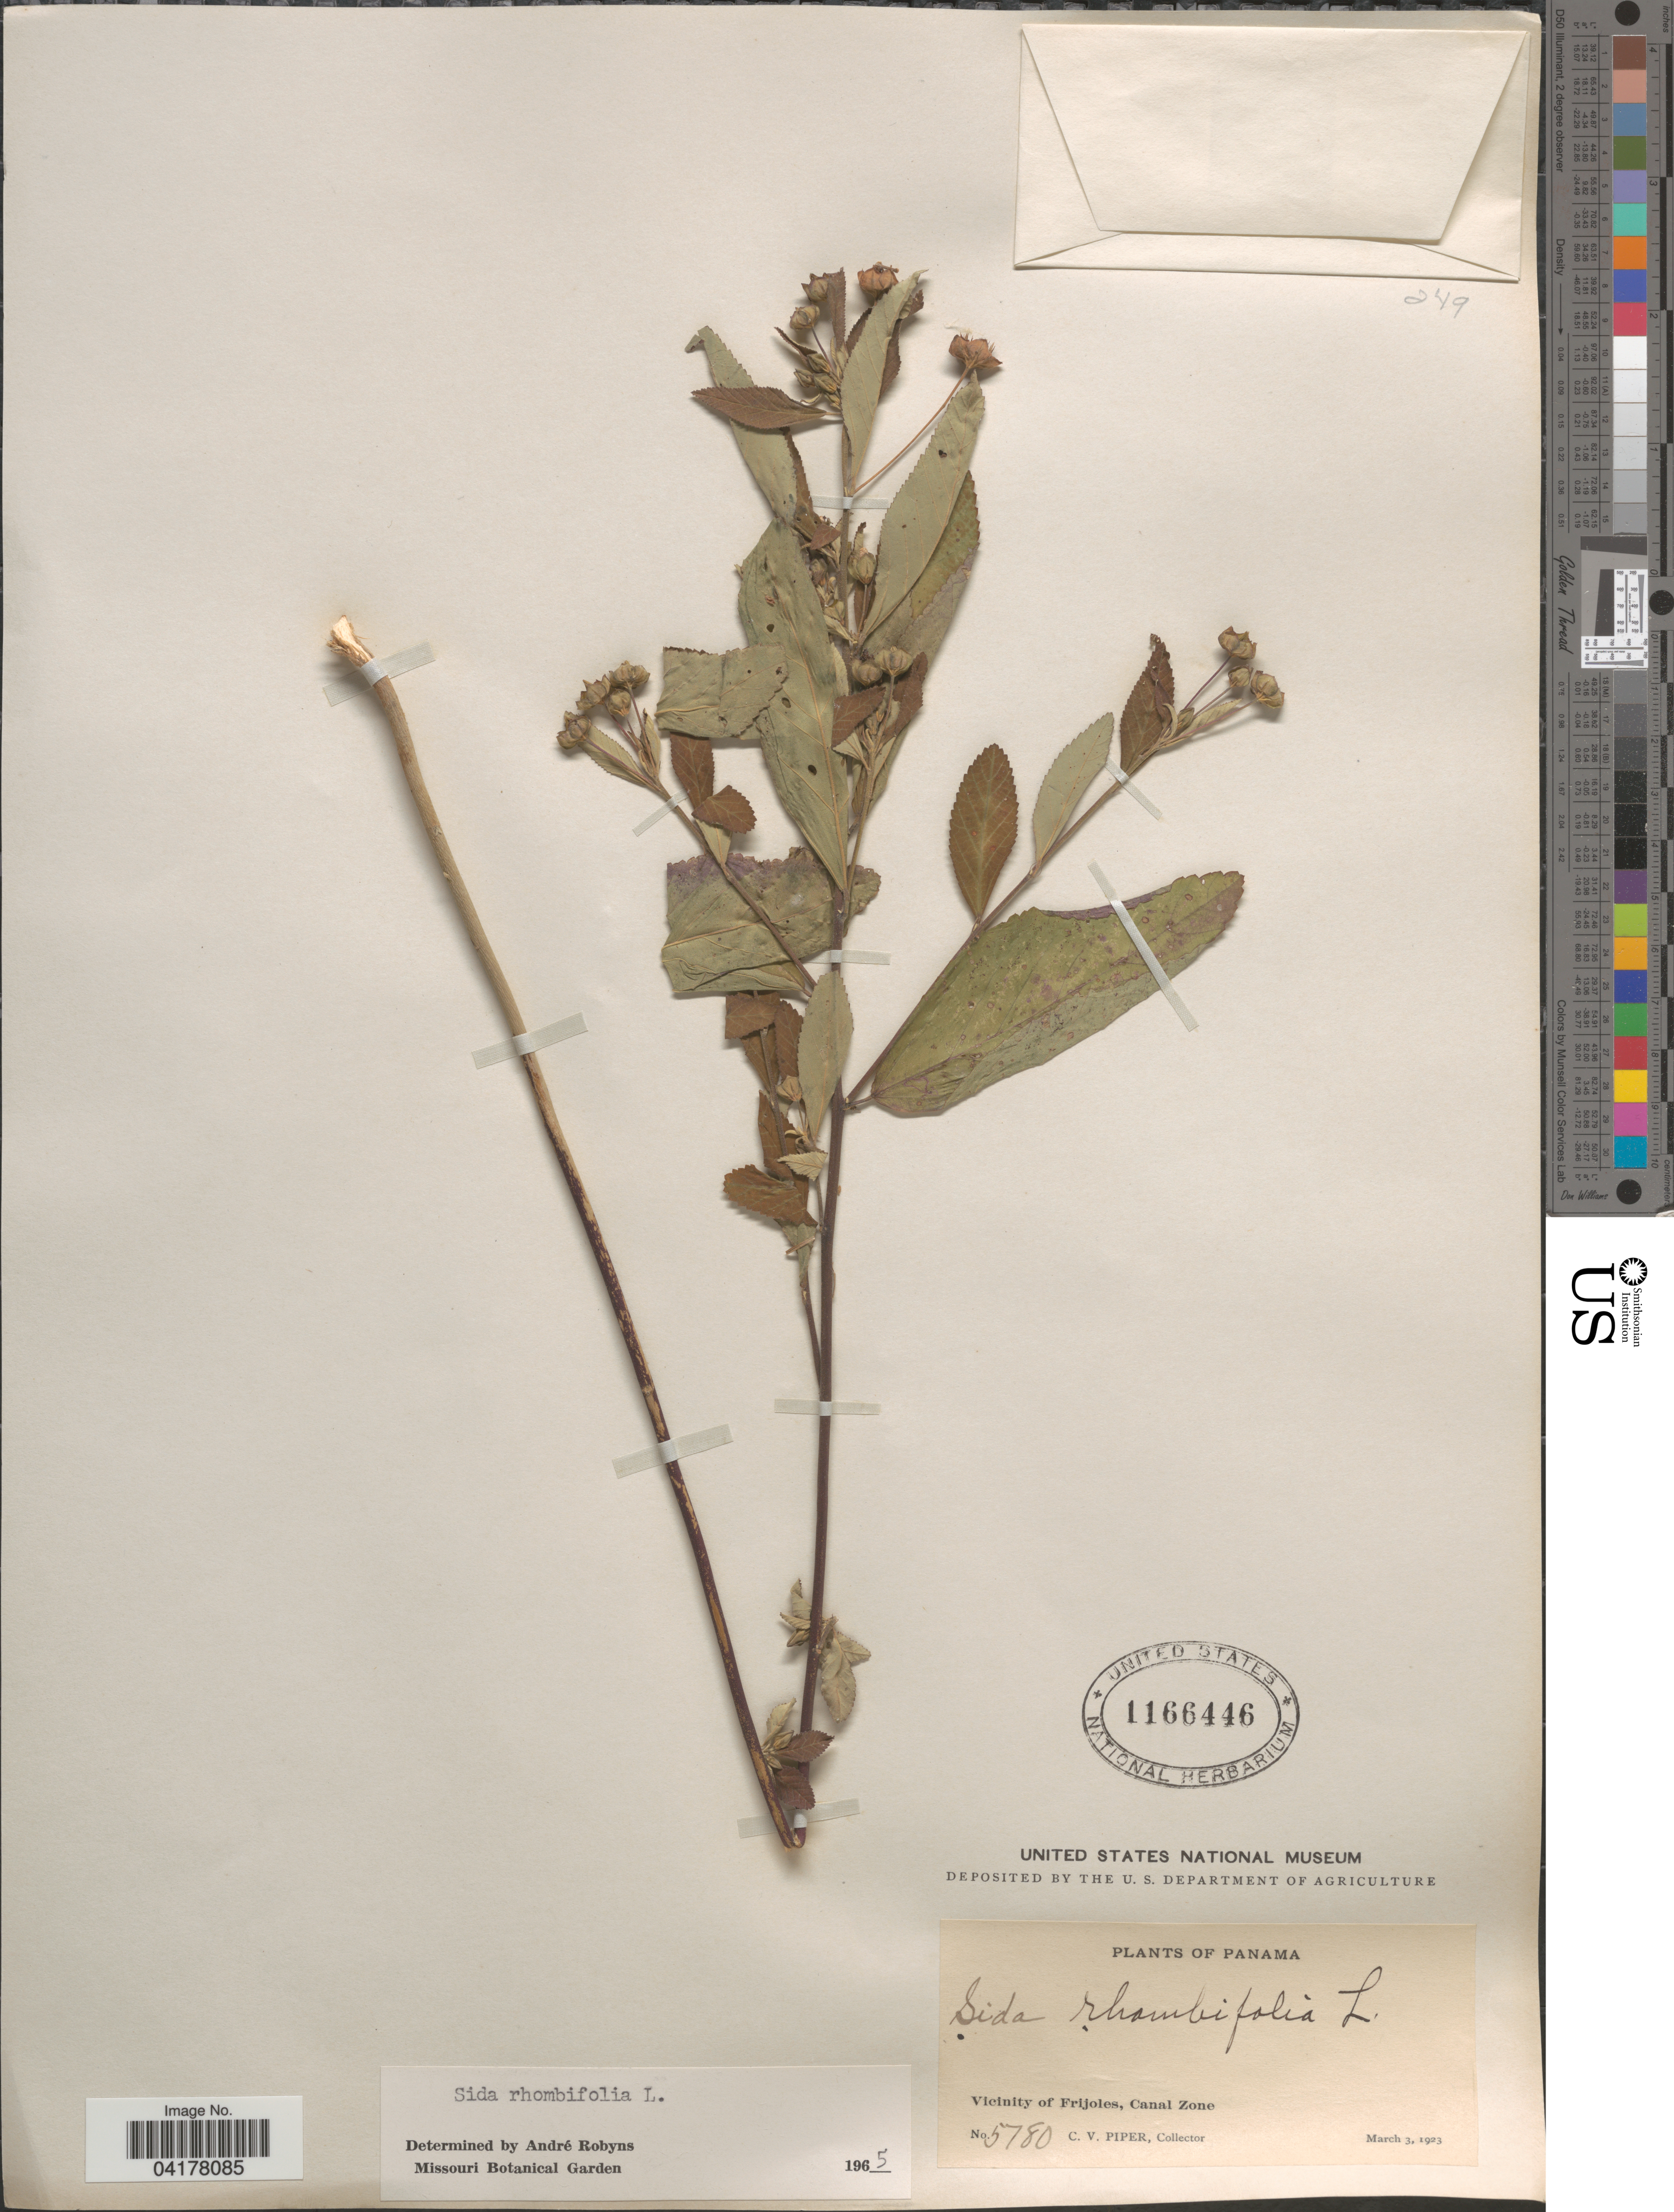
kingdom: Plantae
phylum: Tracheophyta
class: Magnoliopsida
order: Malvales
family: Malvaceae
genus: Sida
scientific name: Sida rhombifolia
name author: L.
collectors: C. V. Piper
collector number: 5780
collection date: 1923-03-03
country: Panama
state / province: Colón / Panamá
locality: Vicinity of Frijoles, Canal Zone.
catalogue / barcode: US 1166446